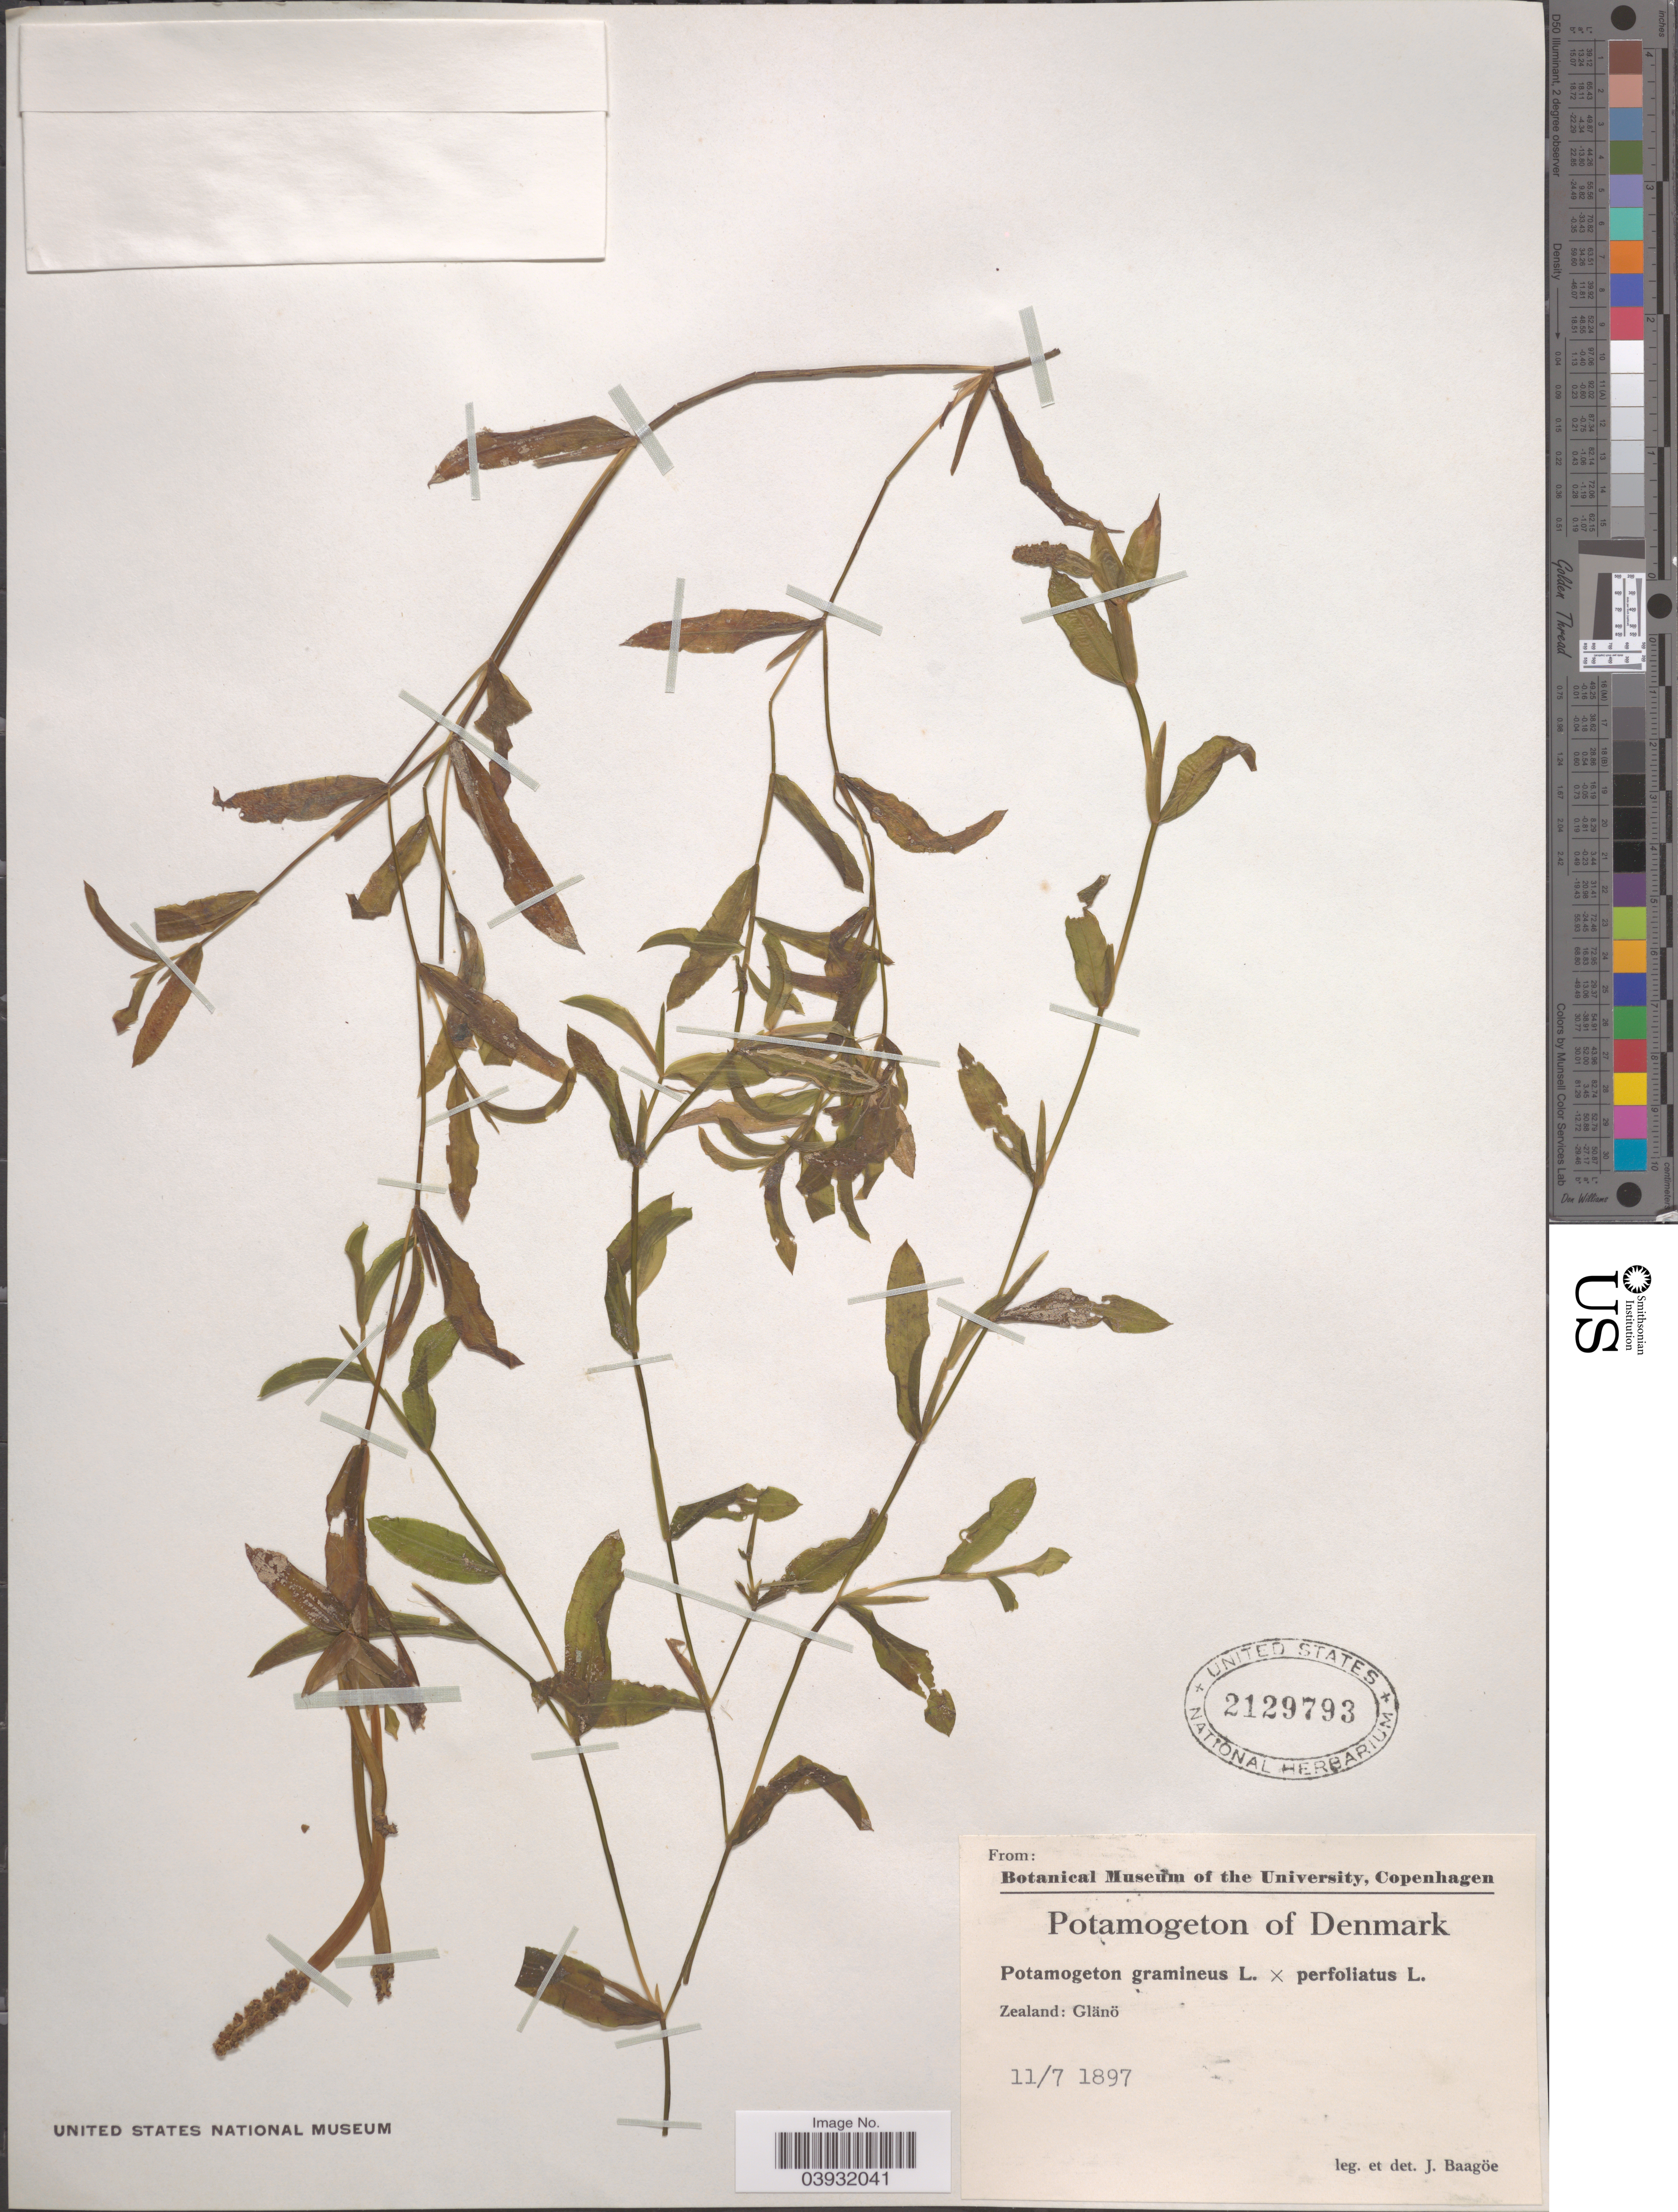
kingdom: Plantae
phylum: Tracheophyta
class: Liliopsida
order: Alismatales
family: Potamogetonaceae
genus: Potamogeton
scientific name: Potamogeton gramineus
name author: L.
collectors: J. Baagoe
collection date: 1897-07-11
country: Denmark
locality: Zealand: Glänö.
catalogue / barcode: US 2129793